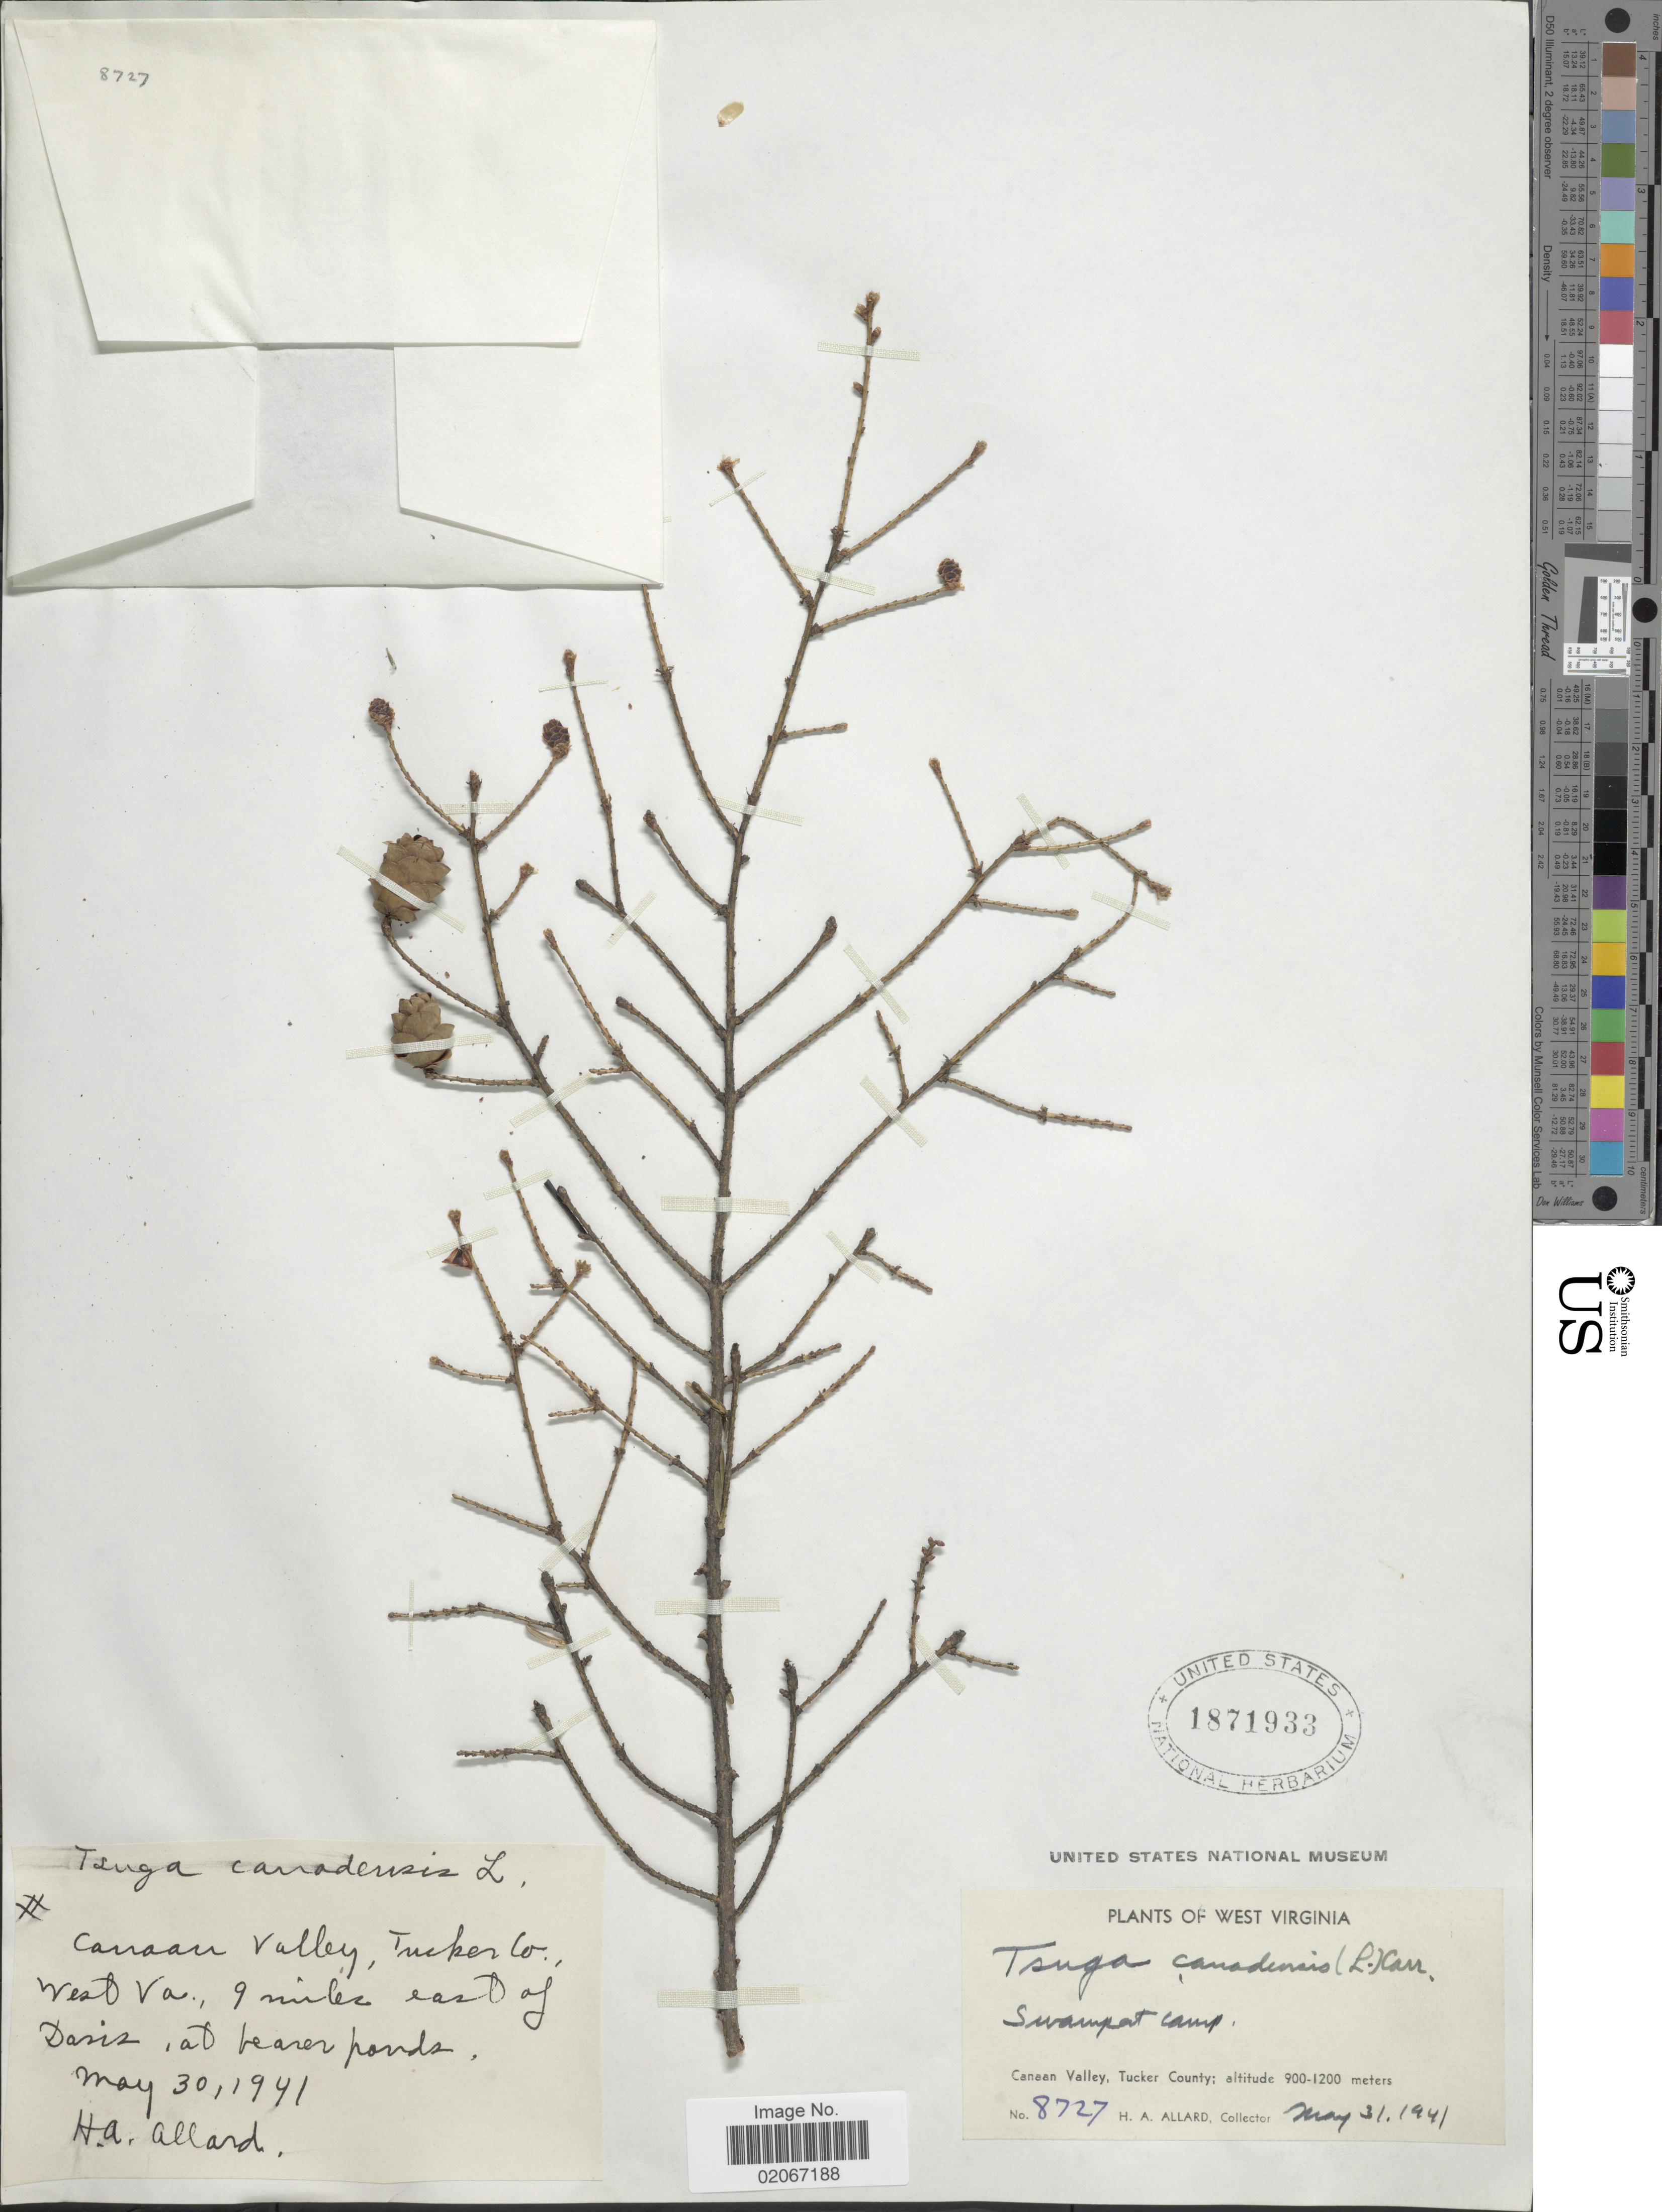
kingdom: Plantae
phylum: Tracheophyta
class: Pinopsida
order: Pinales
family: Pinaceae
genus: Tsuga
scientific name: Tsuga canadensis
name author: (L.) Carrière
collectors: H. A. Allard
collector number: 8727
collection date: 1941-05-31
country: United States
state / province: West Virginia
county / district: Tucker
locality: Canaan Valley, Tucker Co., 9 miles east of Davis, at fearer ponds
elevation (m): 900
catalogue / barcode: US 1871933